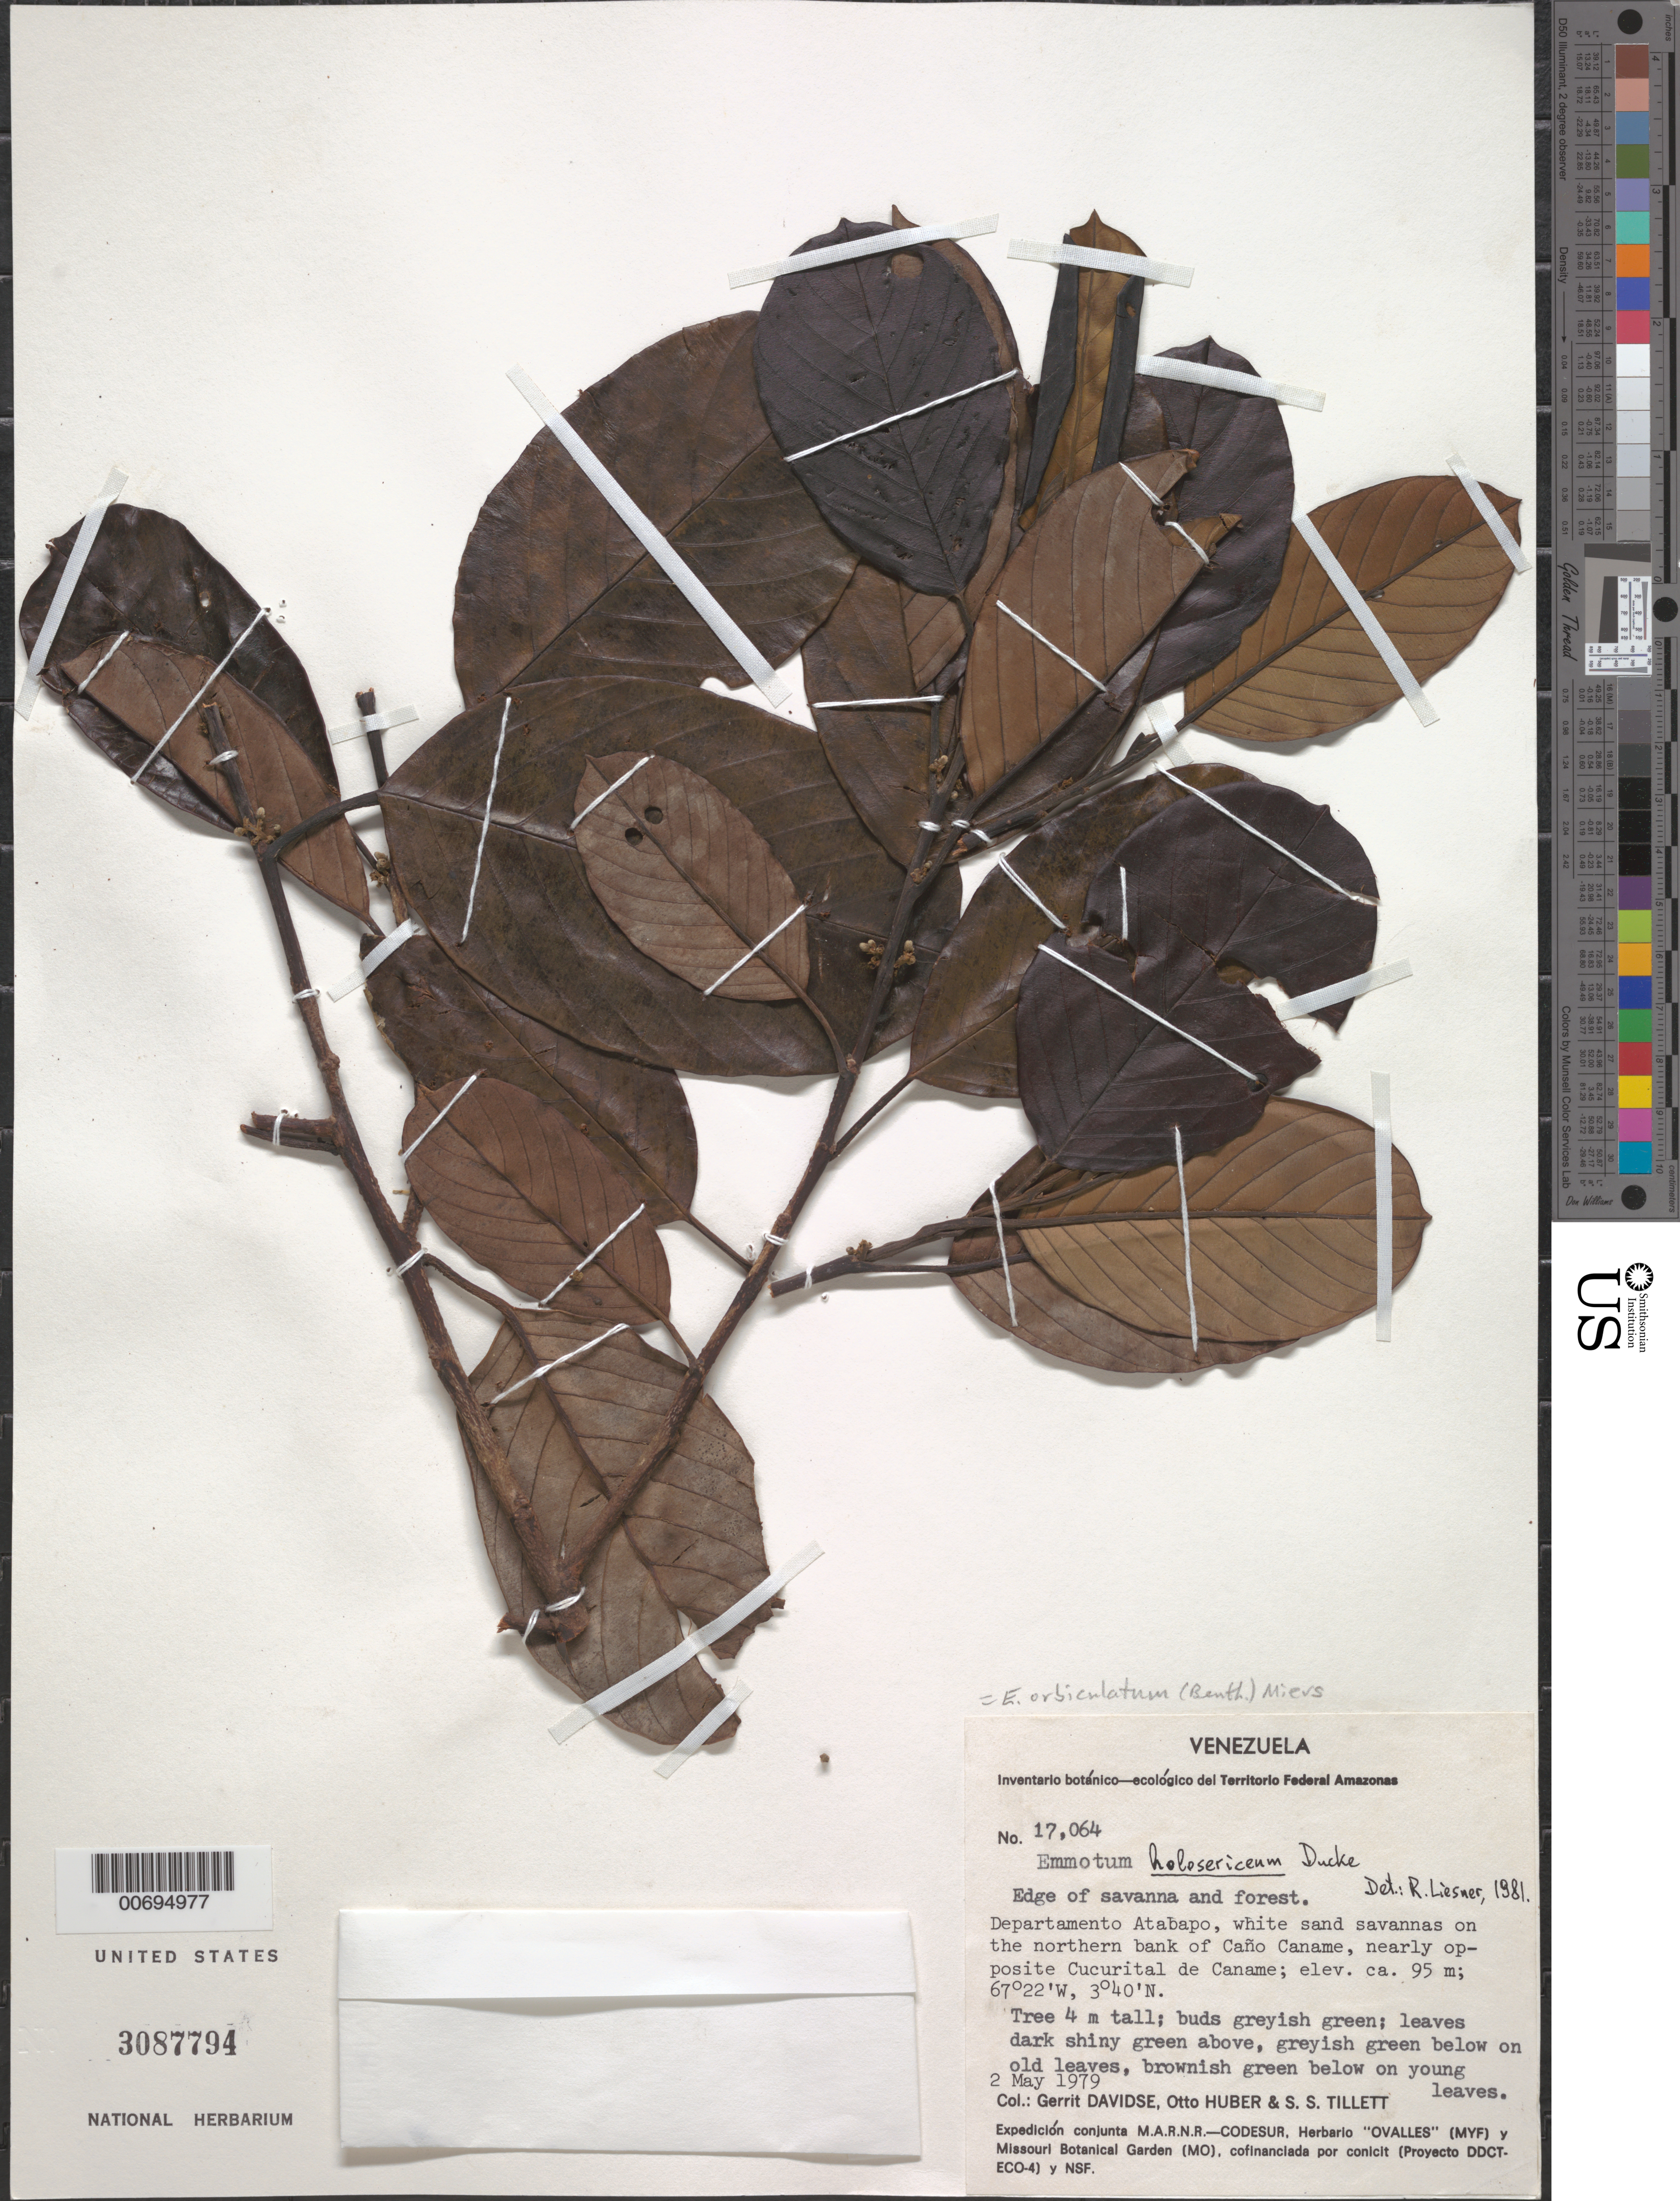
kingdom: Plantae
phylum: Tracheophyta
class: Magnoliopsida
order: Metteniusales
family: Metteniusaceae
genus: Emmotum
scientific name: Emmotum holosericeum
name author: Ducke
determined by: Liesner, R. L.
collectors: G. Davidse, O. Huber & S. S. Tillett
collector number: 17064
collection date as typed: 2-May-79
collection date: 1979-05-02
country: Venezuela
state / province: Amazonas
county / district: Atabapo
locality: Caño Caname, opposite Cucurital de Caname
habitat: White sand savanna on bank of cano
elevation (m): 95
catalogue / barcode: US 3087794